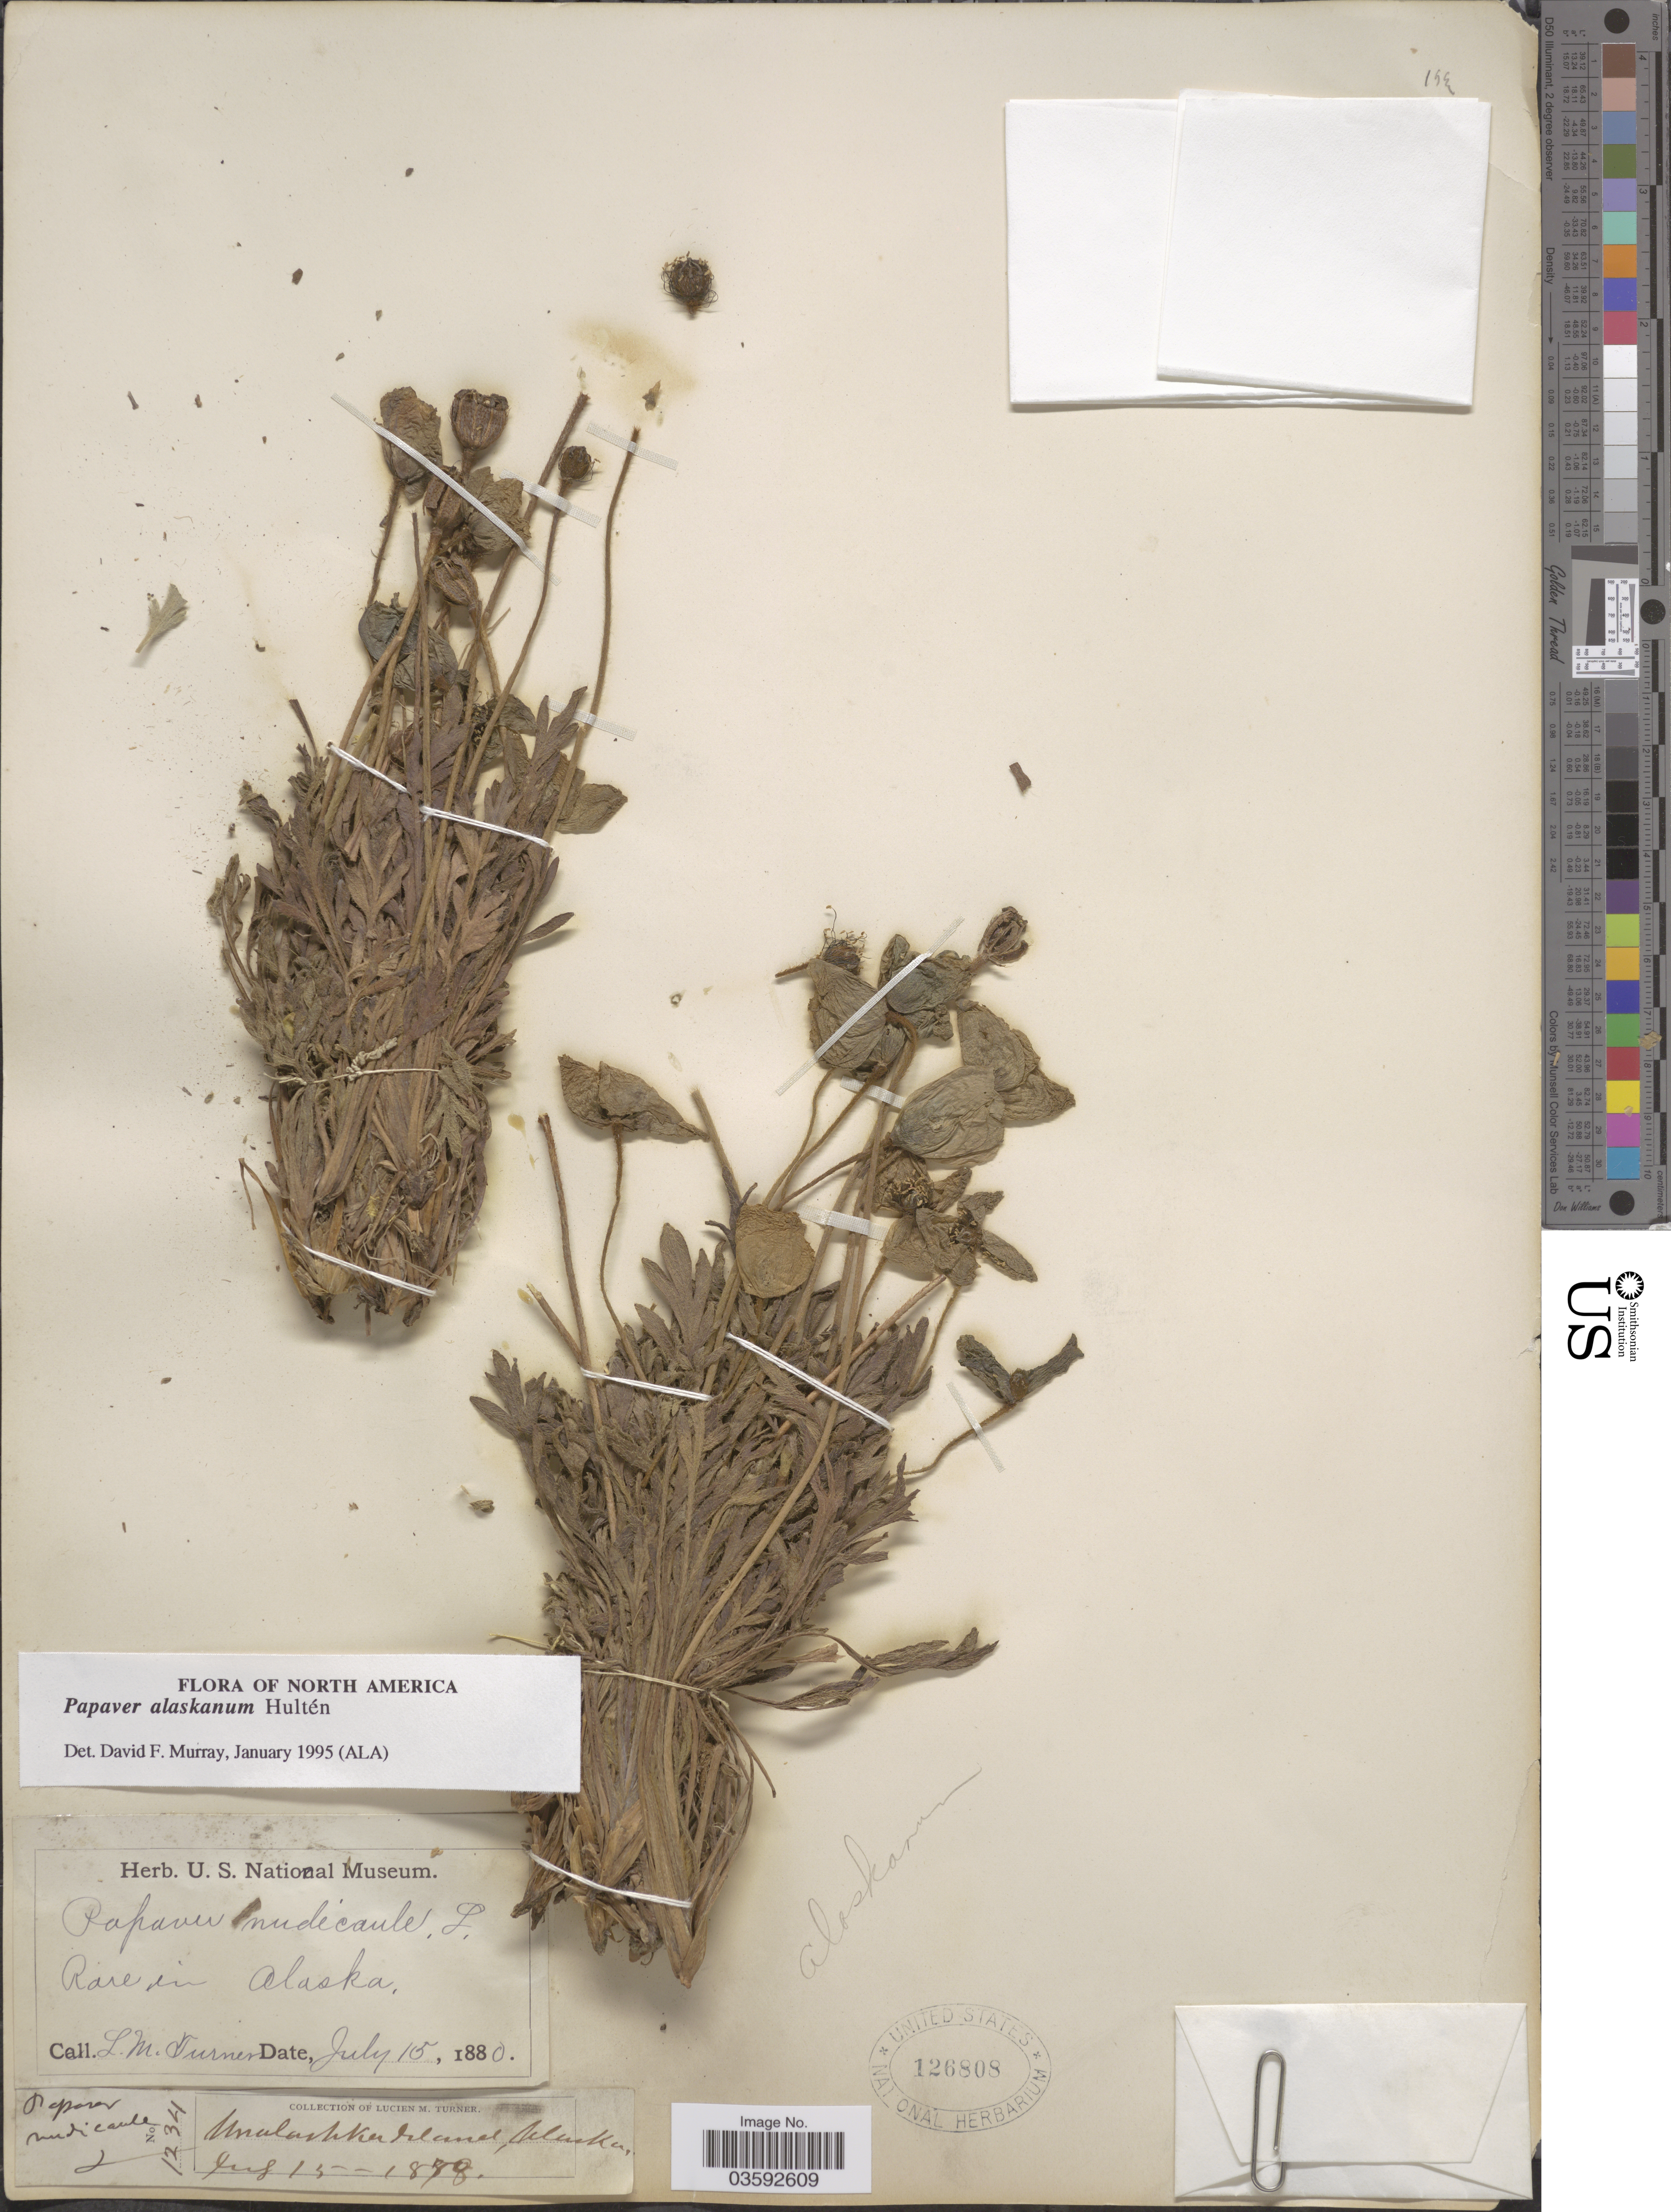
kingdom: Plantae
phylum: Tracheophyta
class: Magnoliopsida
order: Ranunculales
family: Papaveraceae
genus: Papaver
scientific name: Papaver alaskanum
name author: Hultén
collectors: L. M. Turner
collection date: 1880-07-15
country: United States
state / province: Alaska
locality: Unalashka Island, Alaska.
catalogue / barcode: US 126808